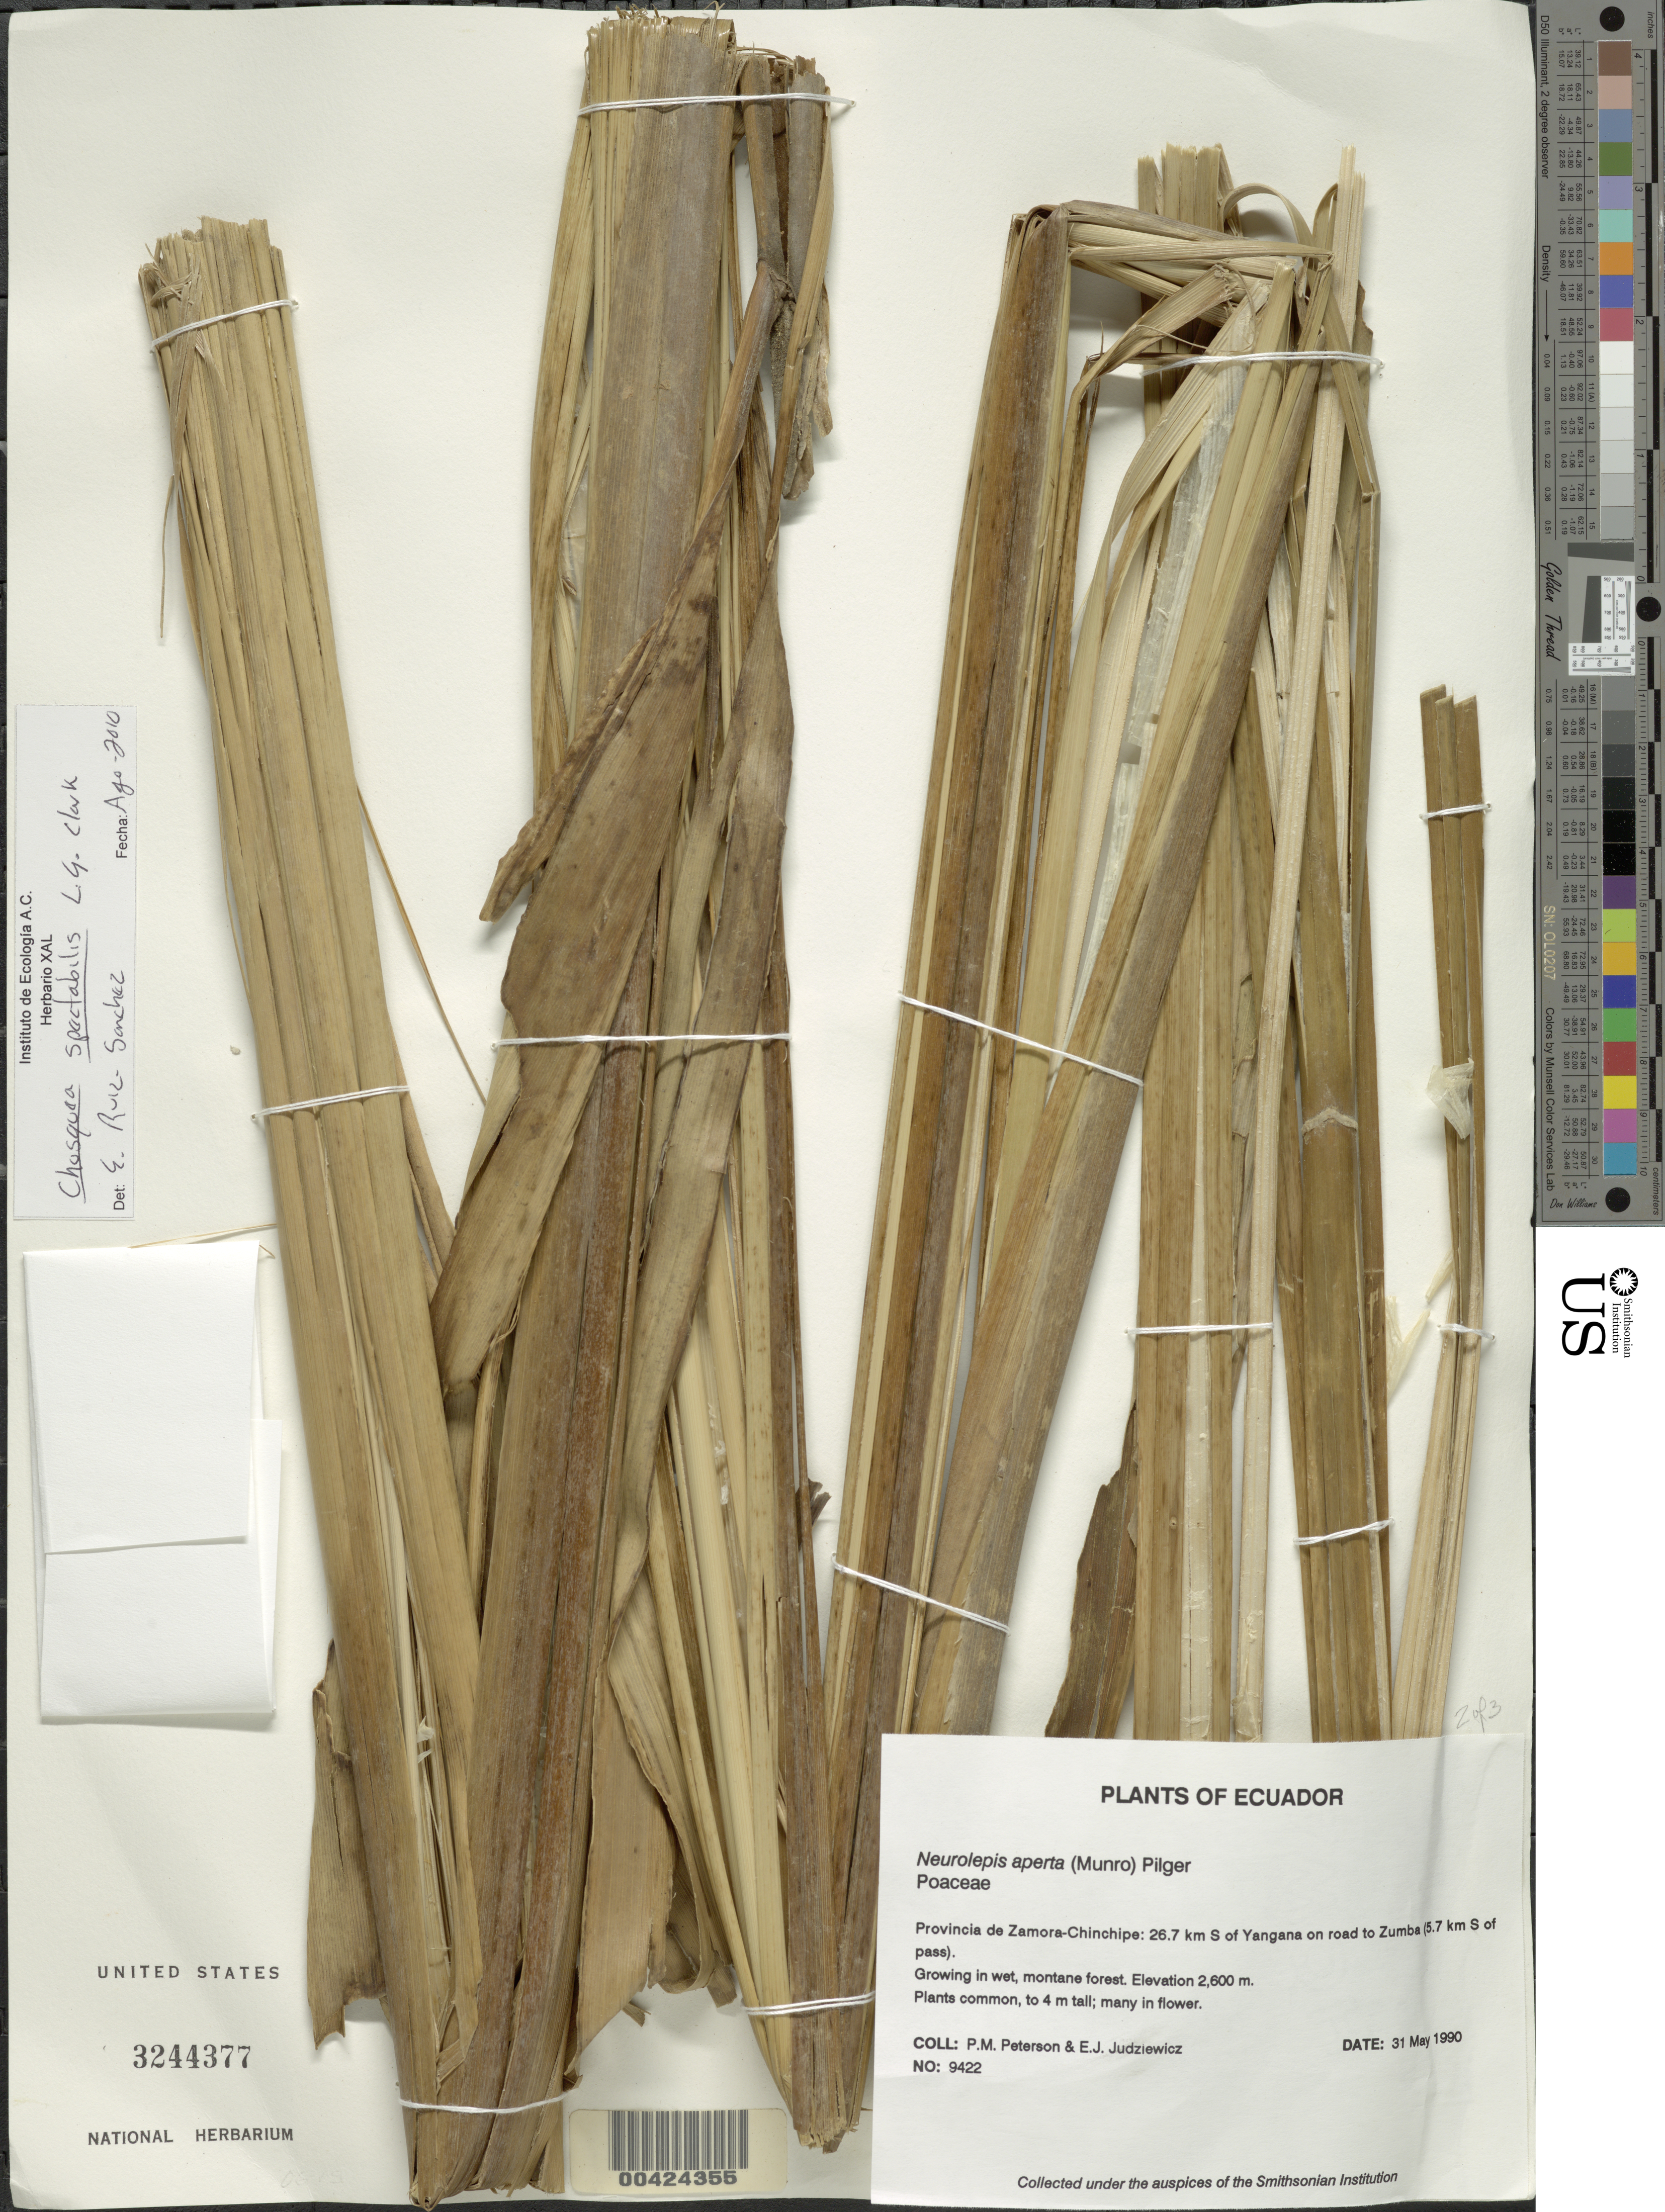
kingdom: Plantae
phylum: Tracheophyta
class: Liliopsida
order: Poales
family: Poaceae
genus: Chusquea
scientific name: Chusquea spectabilis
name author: L.G. Clark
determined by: Ruíz-Sanchez, E.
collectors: P. M. Peterson & E. J. Judziewicz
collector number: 09422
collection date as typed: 31 May 1990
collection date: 1990-05-31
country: Ecuador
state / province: Zamora-Chinchipe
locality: Yangana, 26.7 km S of ; on road to Zumba, S of pass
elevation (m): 2600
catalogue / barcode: US 3244377